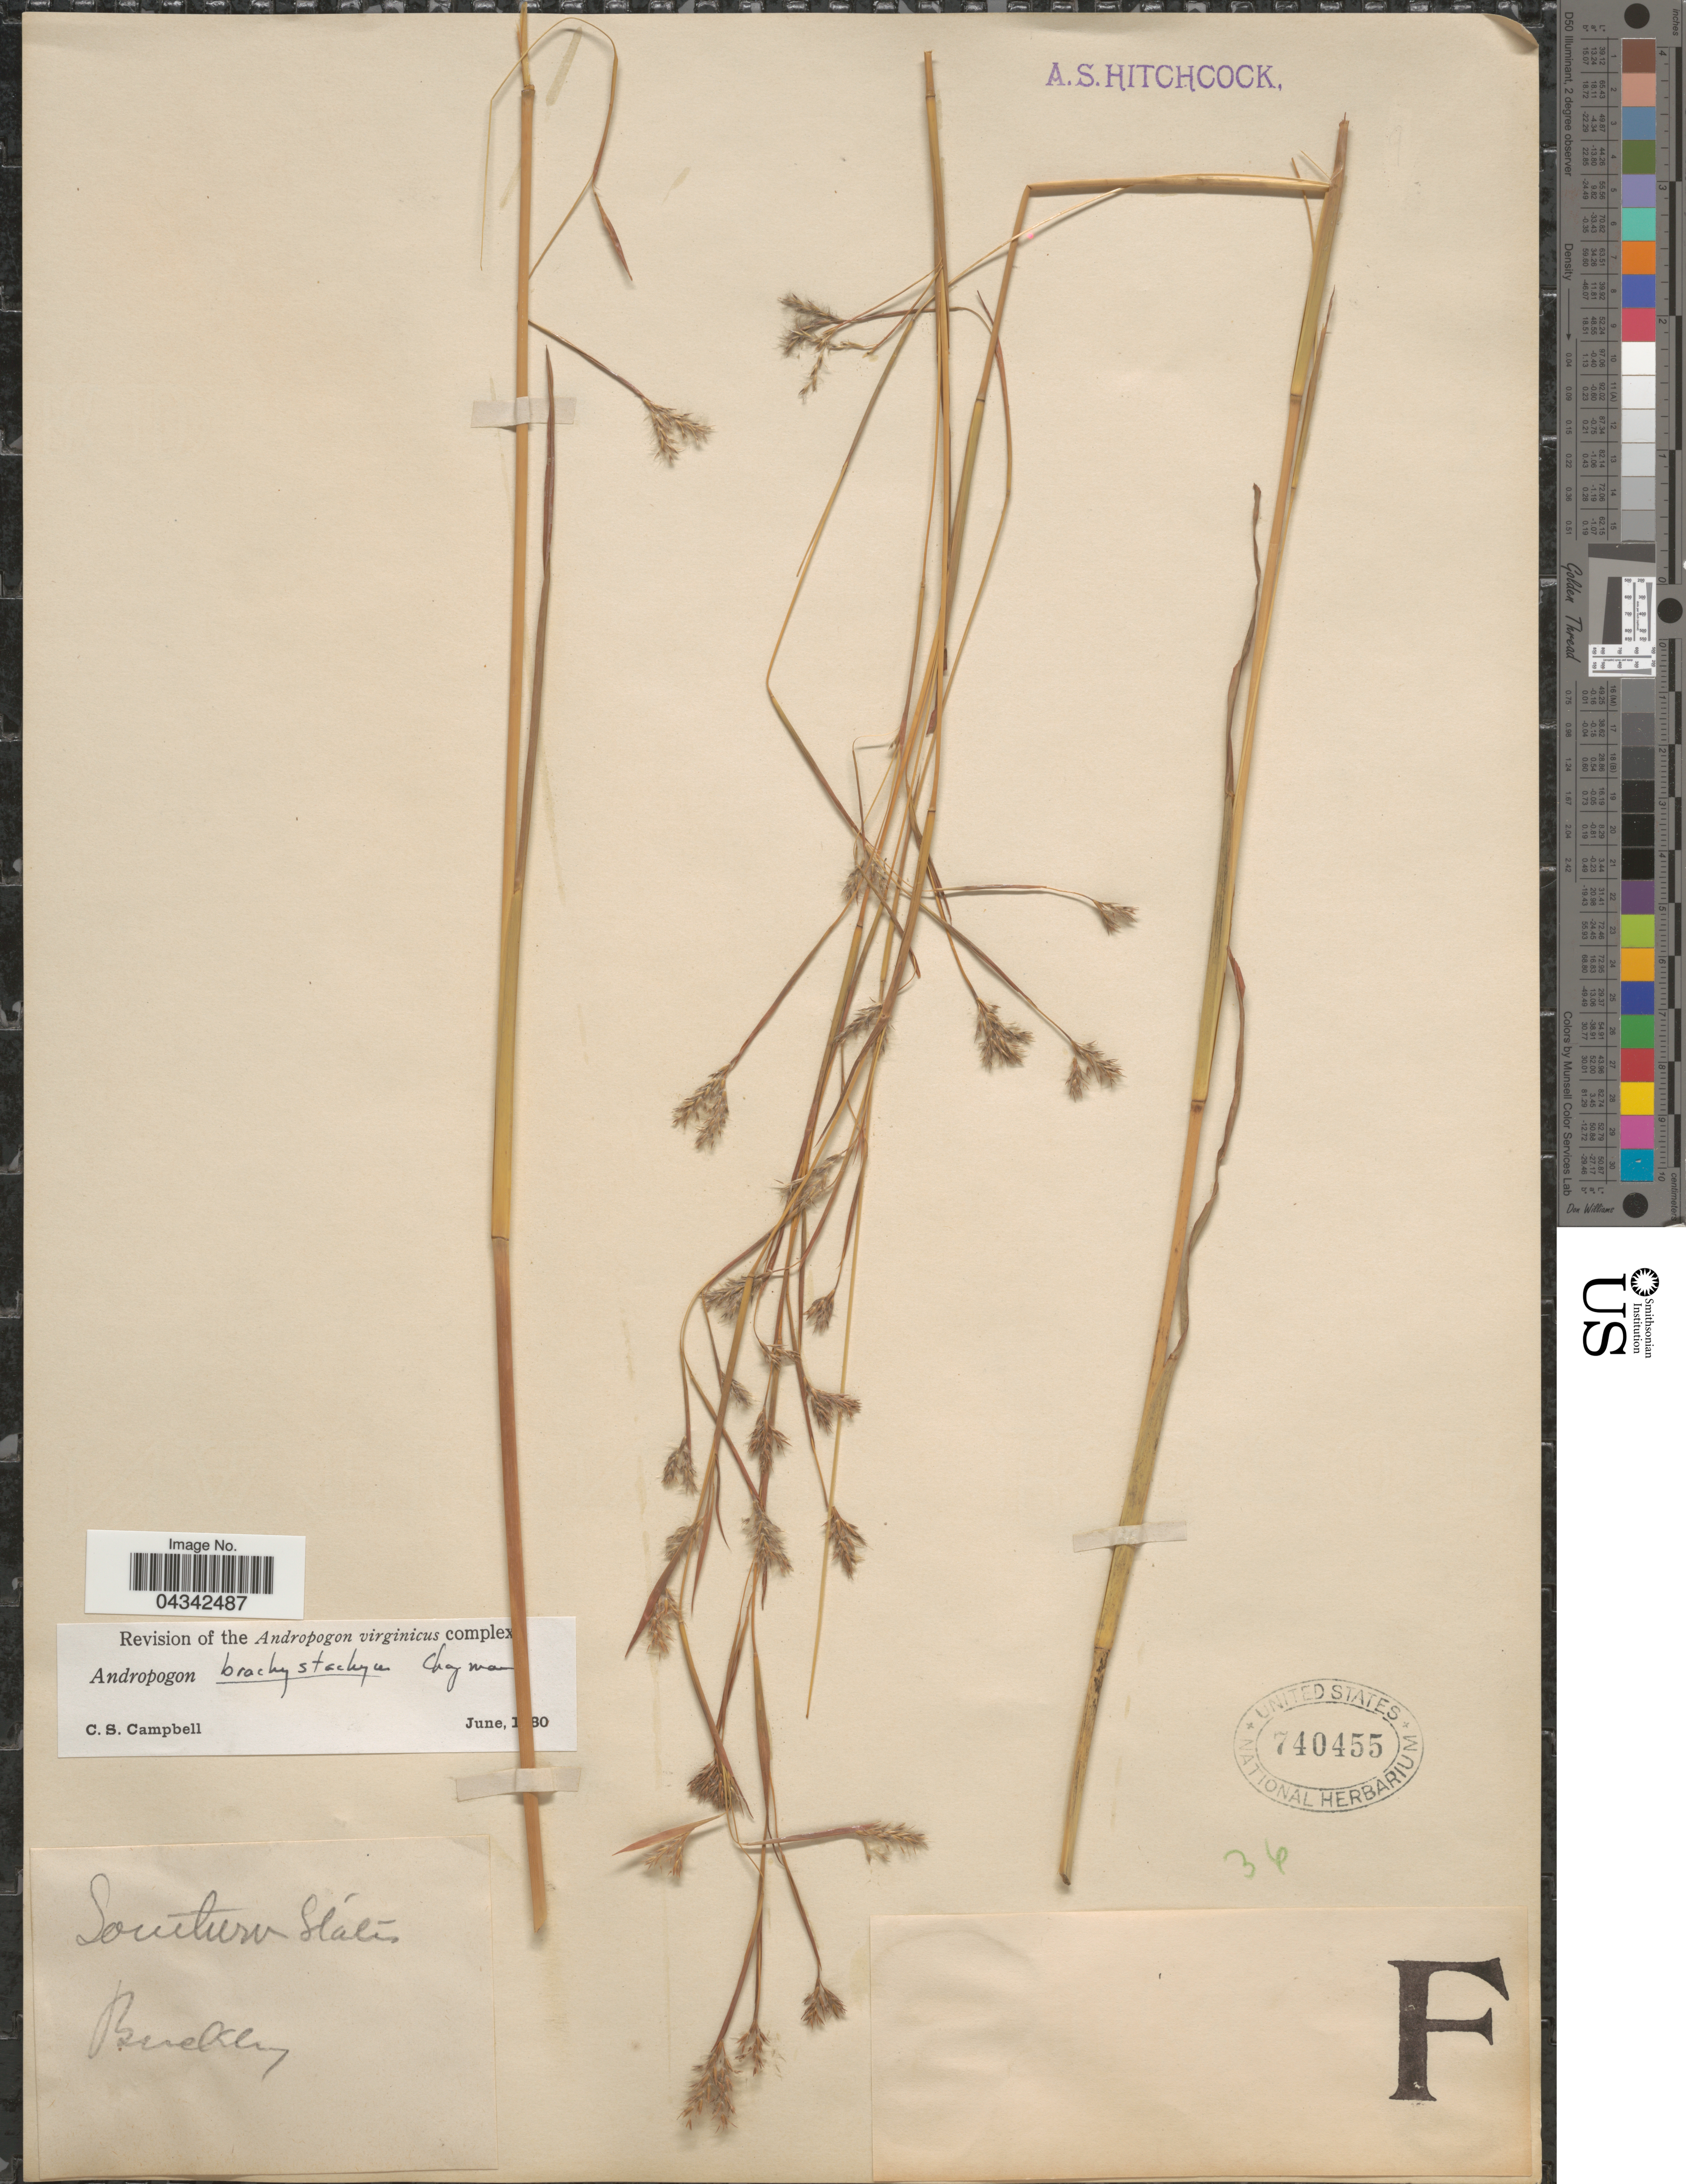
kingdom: Plantae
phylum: Tracheophyta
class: Liliopsida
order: Poales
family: Poaceae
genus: Andropogon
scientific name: Andropogon brachystachyus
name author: Chapm.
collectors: -- Buckley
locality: Southern States.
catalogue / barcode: US 740455